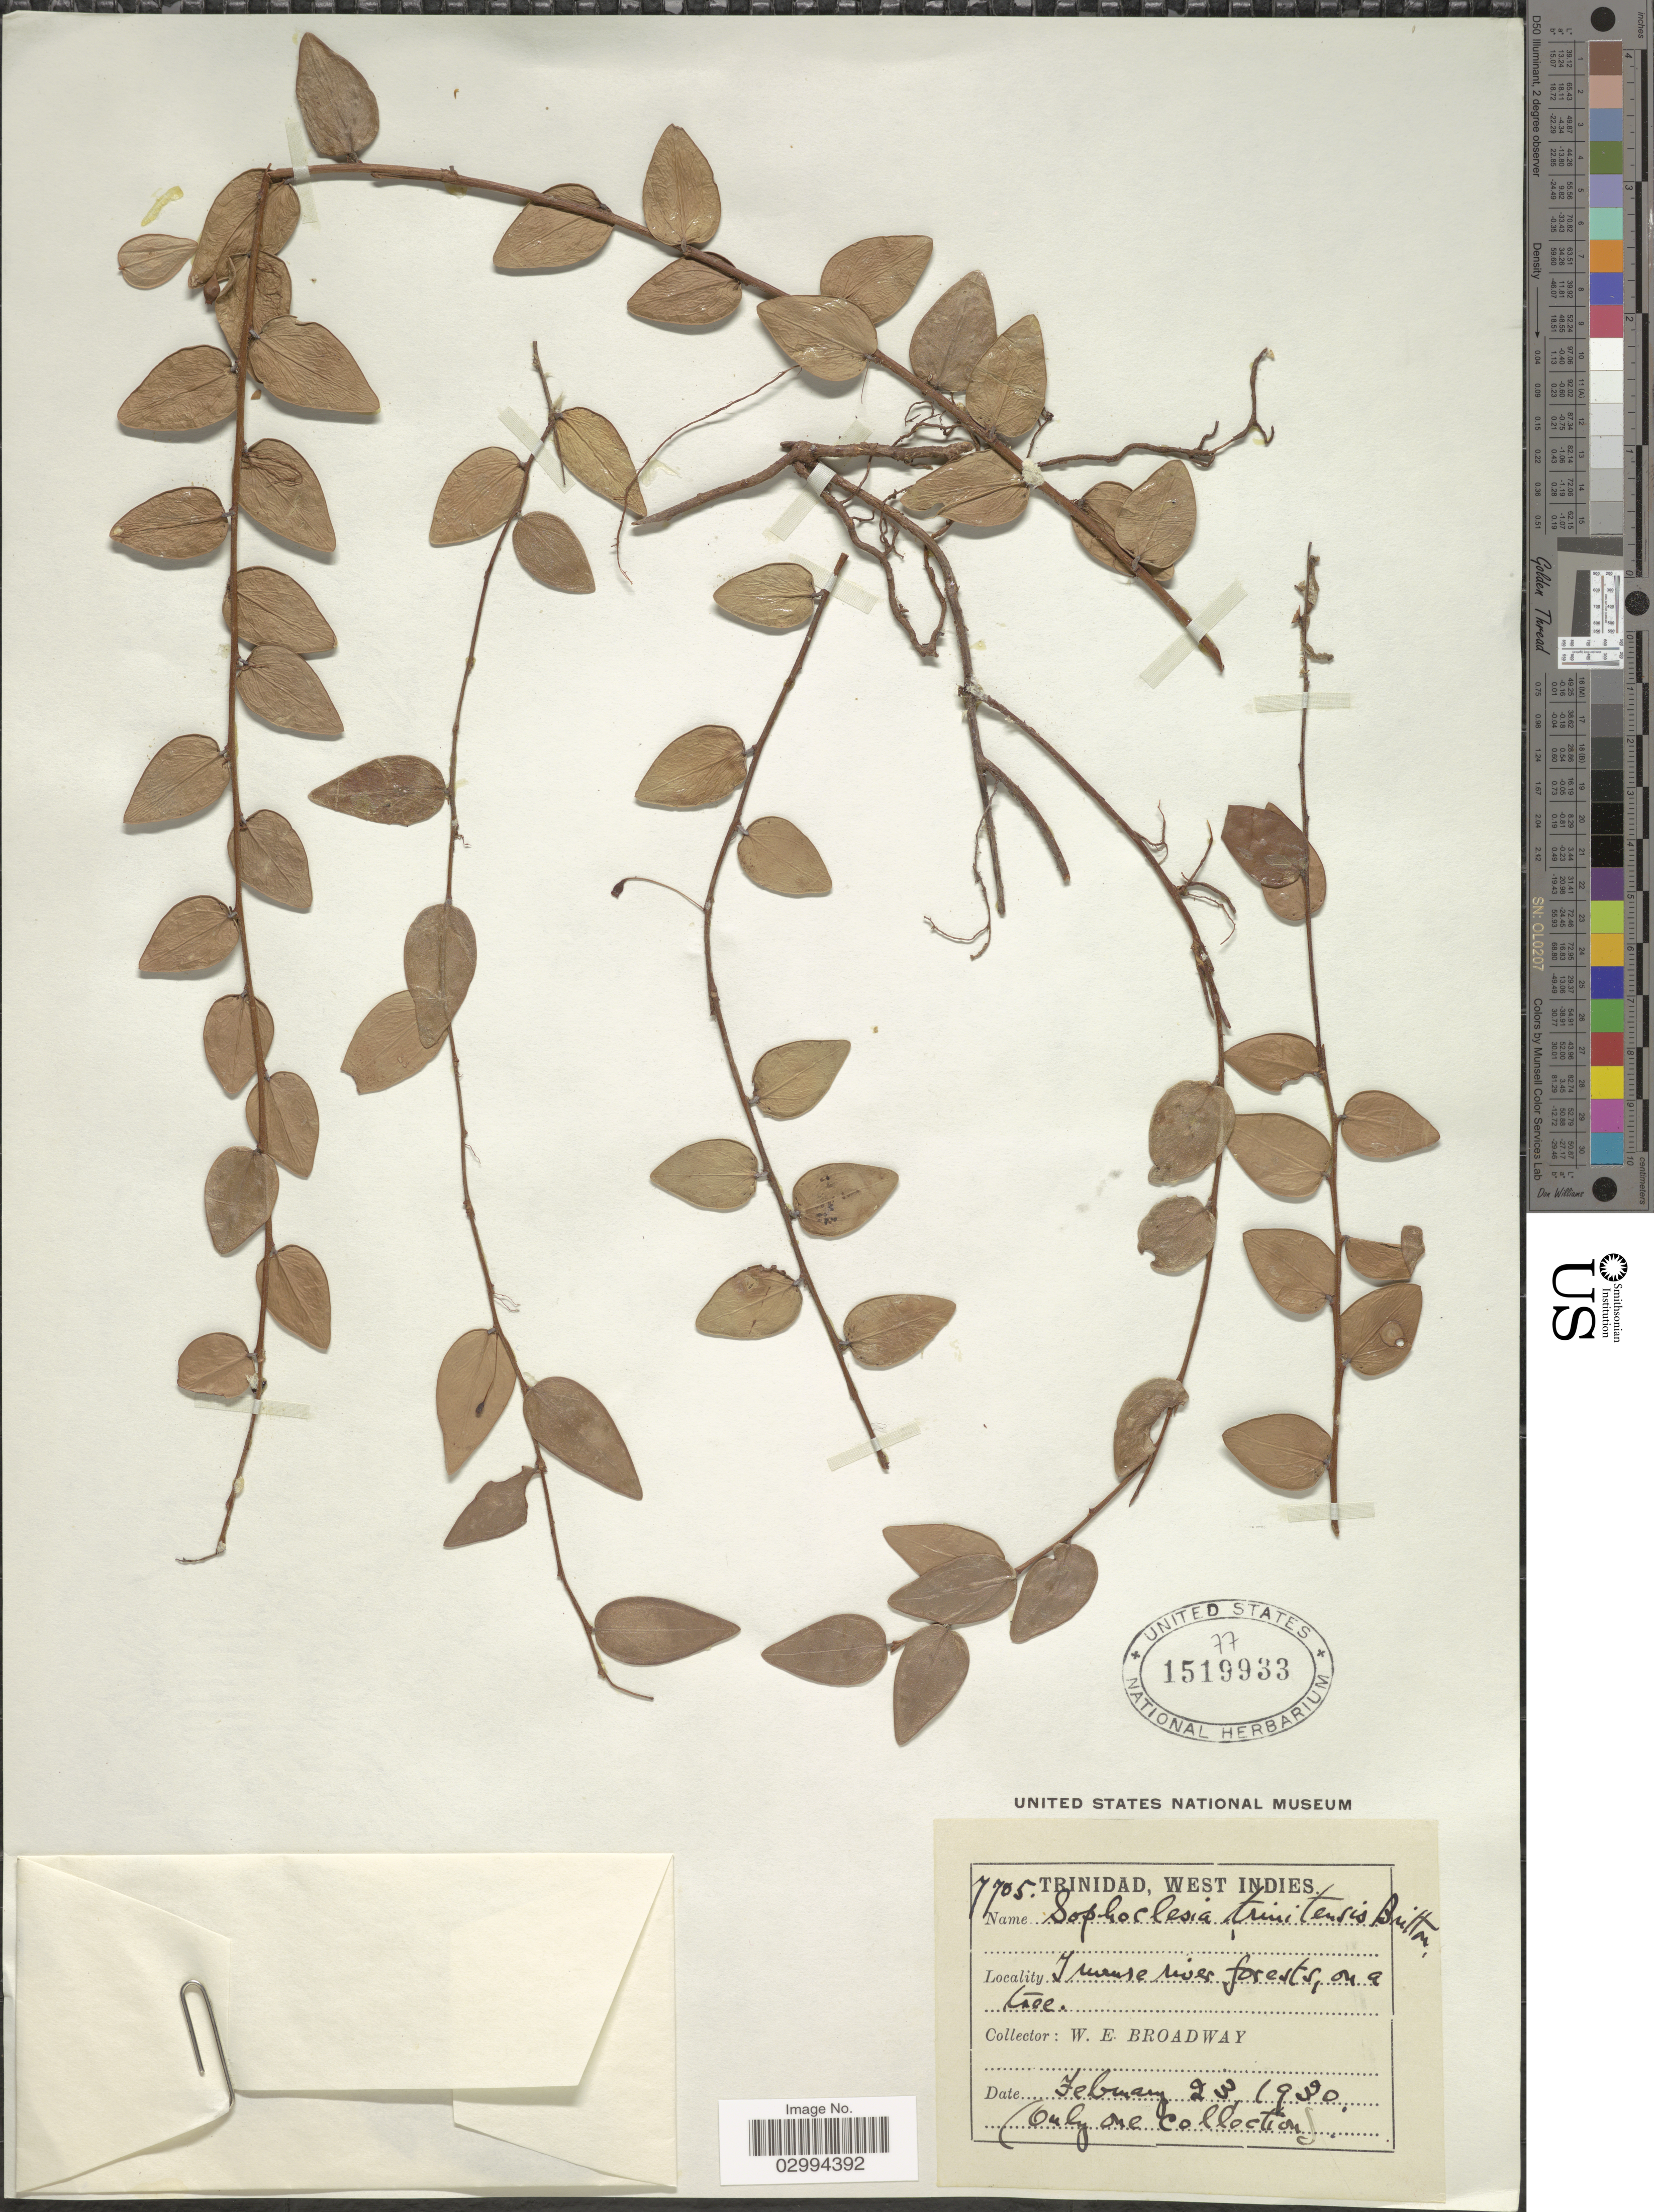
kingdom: Plantae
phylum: Tracheophyta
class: Magnoliopsida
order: Ericales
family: Ericaceae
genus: Sphyrospermum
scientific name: Sphyrospermum majus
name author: Griseb.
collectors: W. E. Broadway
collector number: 7705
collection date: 1930-02-23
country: Trinidad and Tobago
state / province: Trinidad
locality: West Indies, Turure river forests.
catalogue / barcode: US 1519933